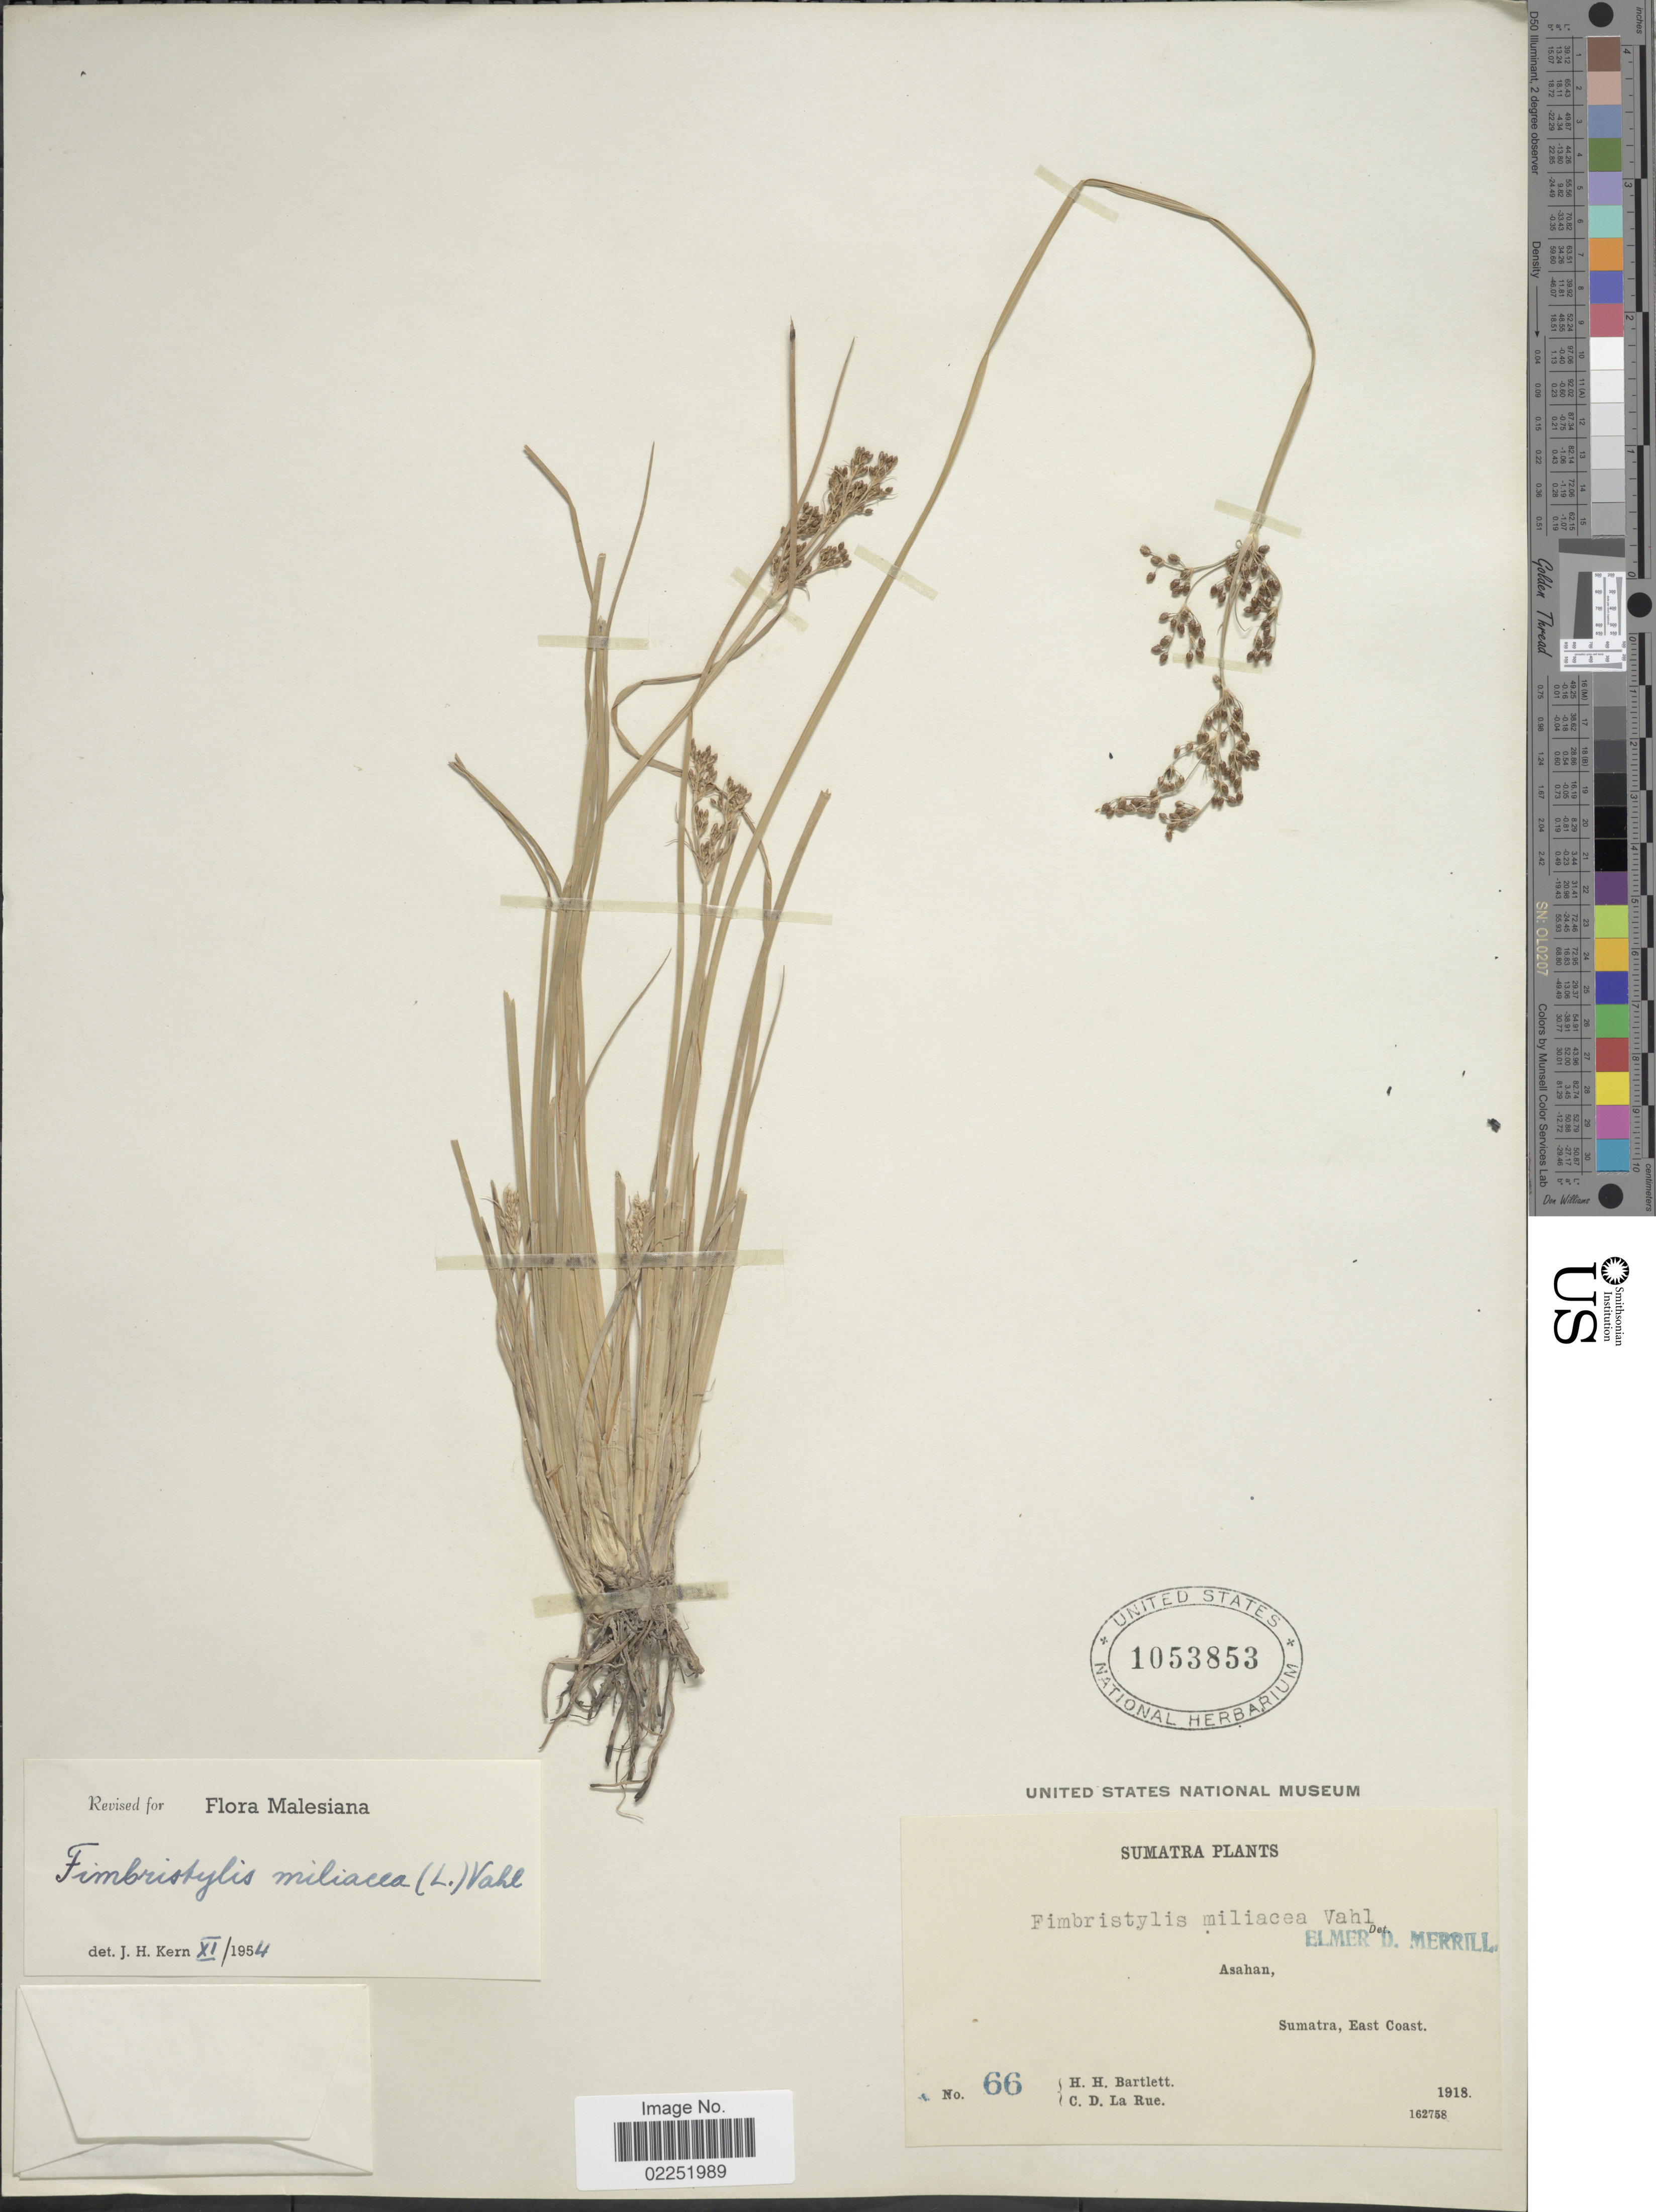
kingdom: Plantae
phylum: Tracheophyta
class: Liliopsida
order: Poales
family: Cyperaceae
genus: Fimbristylis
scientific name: Fimbristylis littoralis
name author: Gaudich.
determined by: Strong, M. T., (US), Smithsonian Institution - National Museum of Natural History (UNITED STATES)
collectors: H. H. Bartlett & C. La Rue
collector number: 66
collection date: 1918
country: Indonesia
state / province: Sumatra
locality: Asahan, Sumatra, East Coast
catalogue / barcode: US 10653853